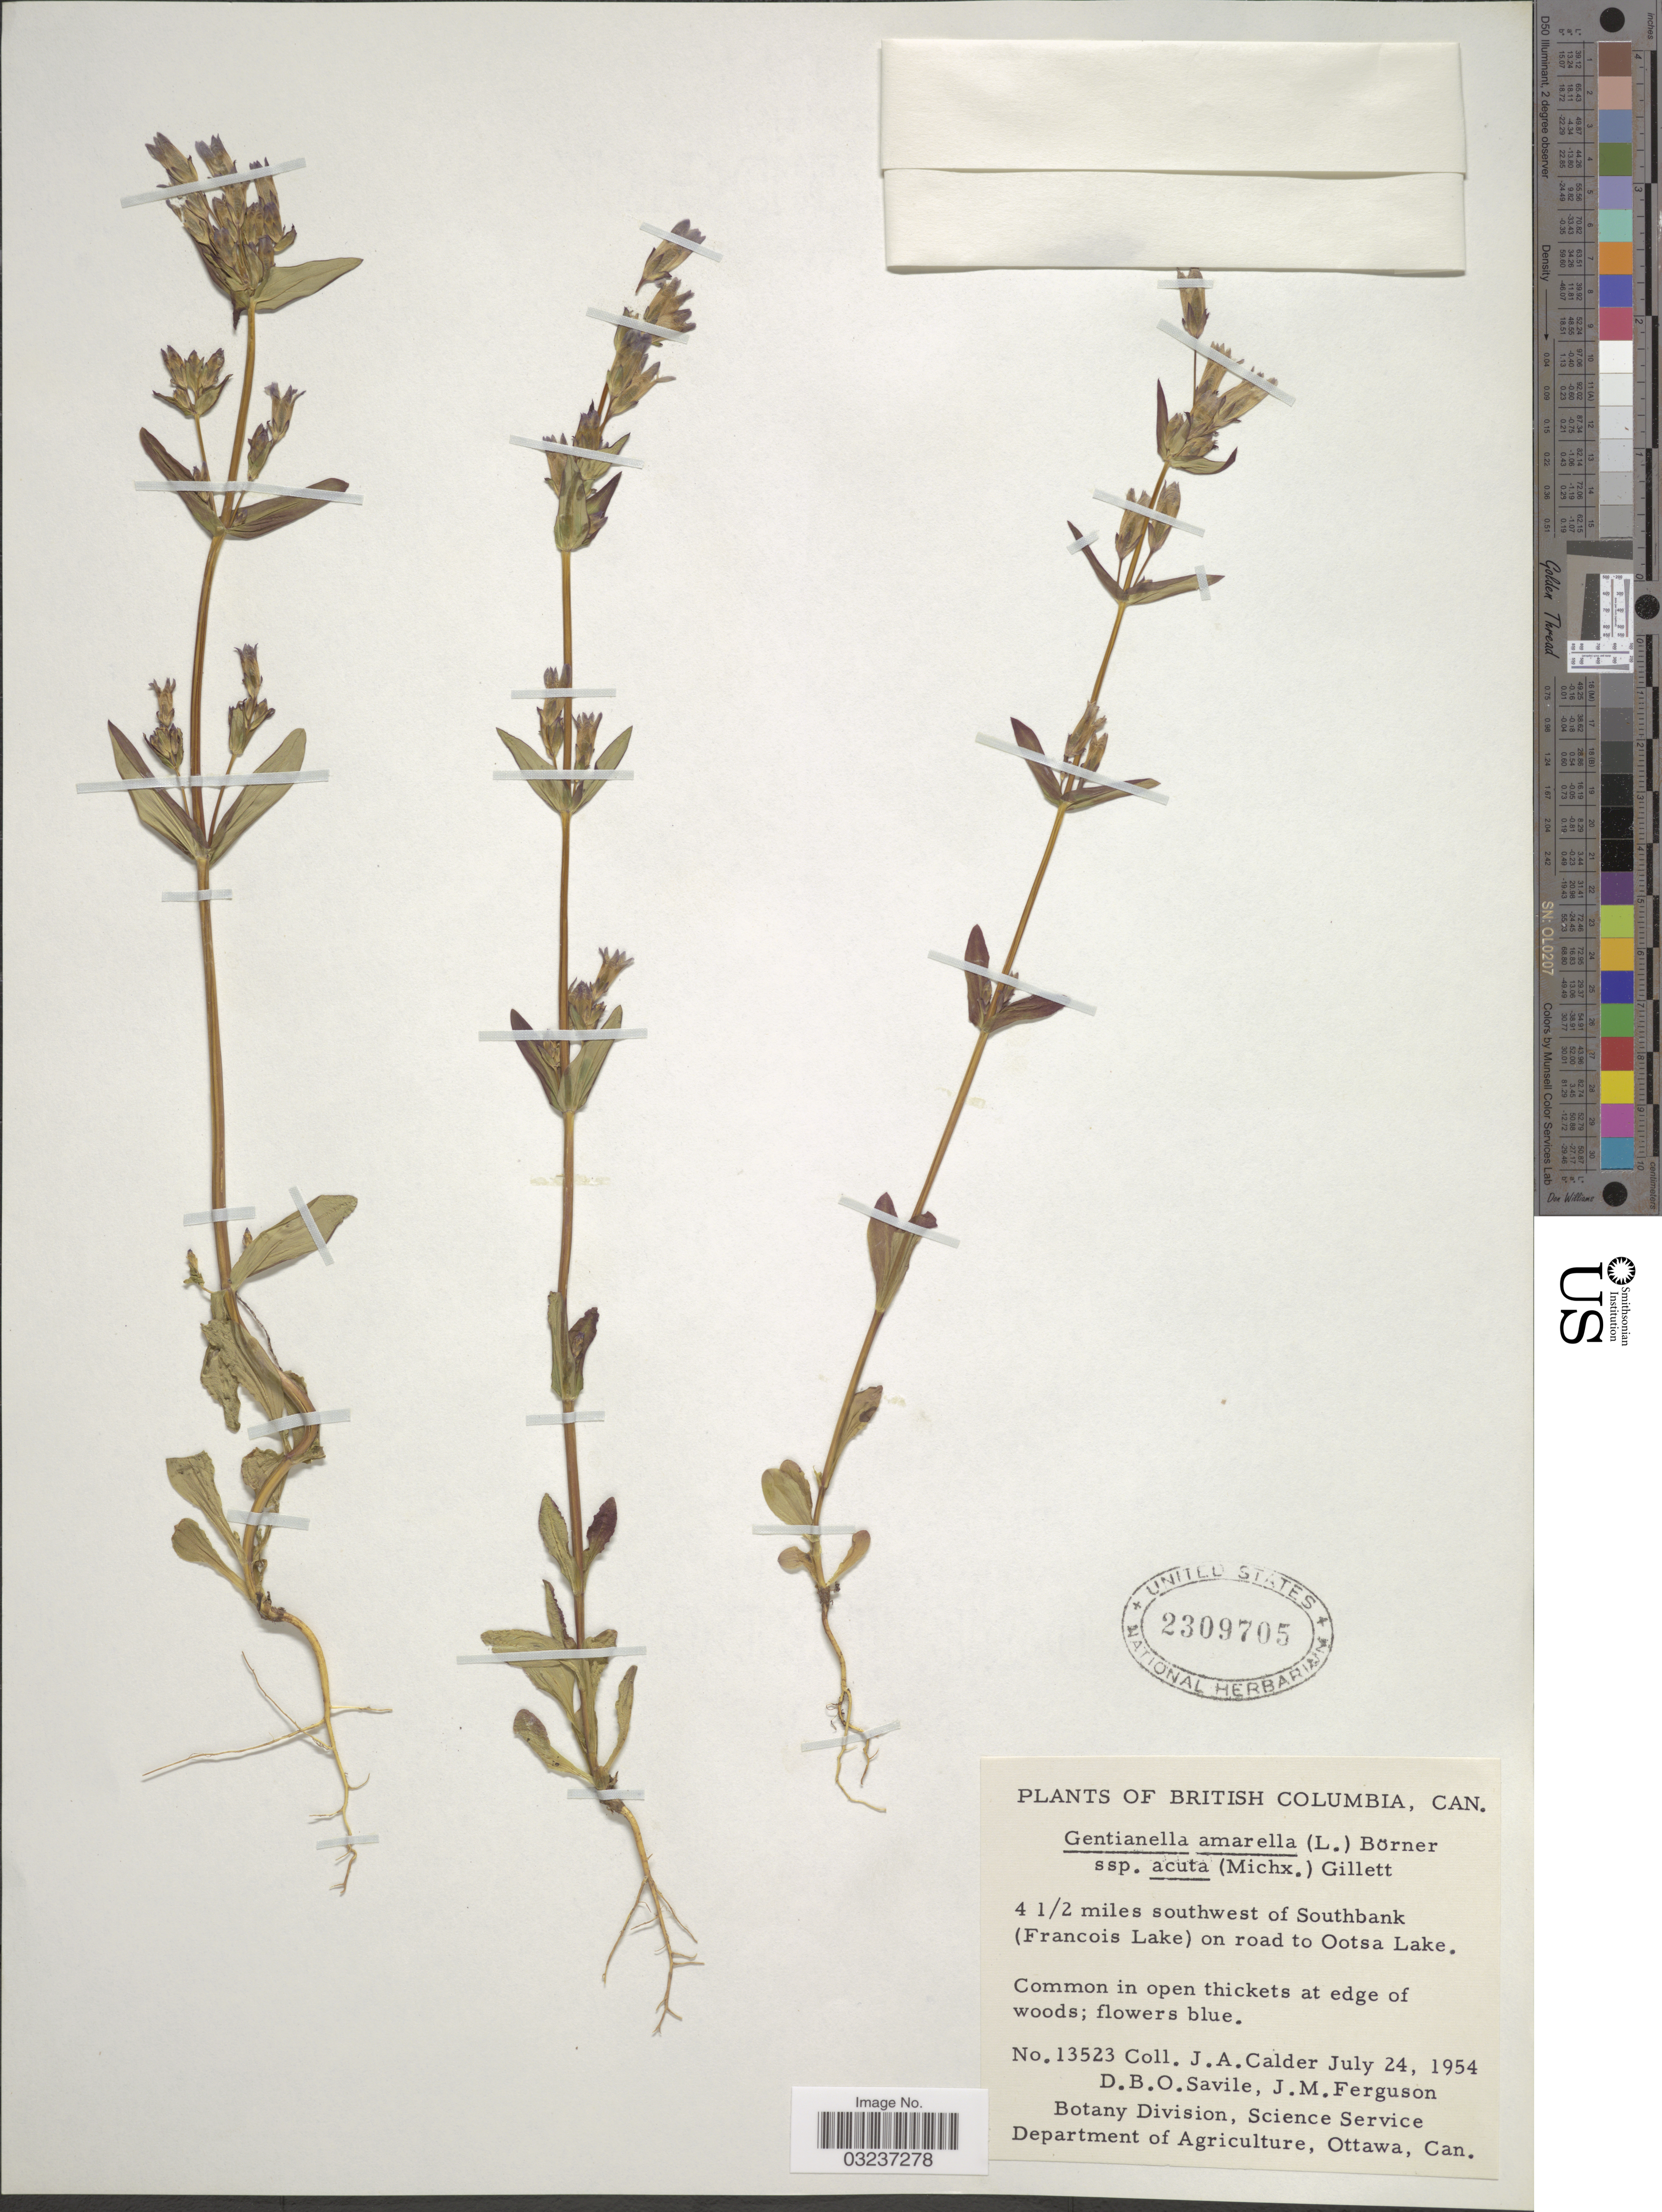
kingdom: Plantae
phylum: Tracheophyta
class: Magnoliopsida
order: Gentianales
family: Gentianaceae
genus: Gentianella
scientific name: Gentianella amarella subsp. acuta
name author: (Michx.) J.M. Gillett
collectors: J. A. Calder, D. Savile & J. M. Ferguson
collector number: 13523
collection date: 1954-07-24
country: Canada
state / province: British Columbia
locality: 4½ miles southwest of Southbank (Francois Lake) on road to Ootsa Lake.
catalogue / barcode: US 2309705